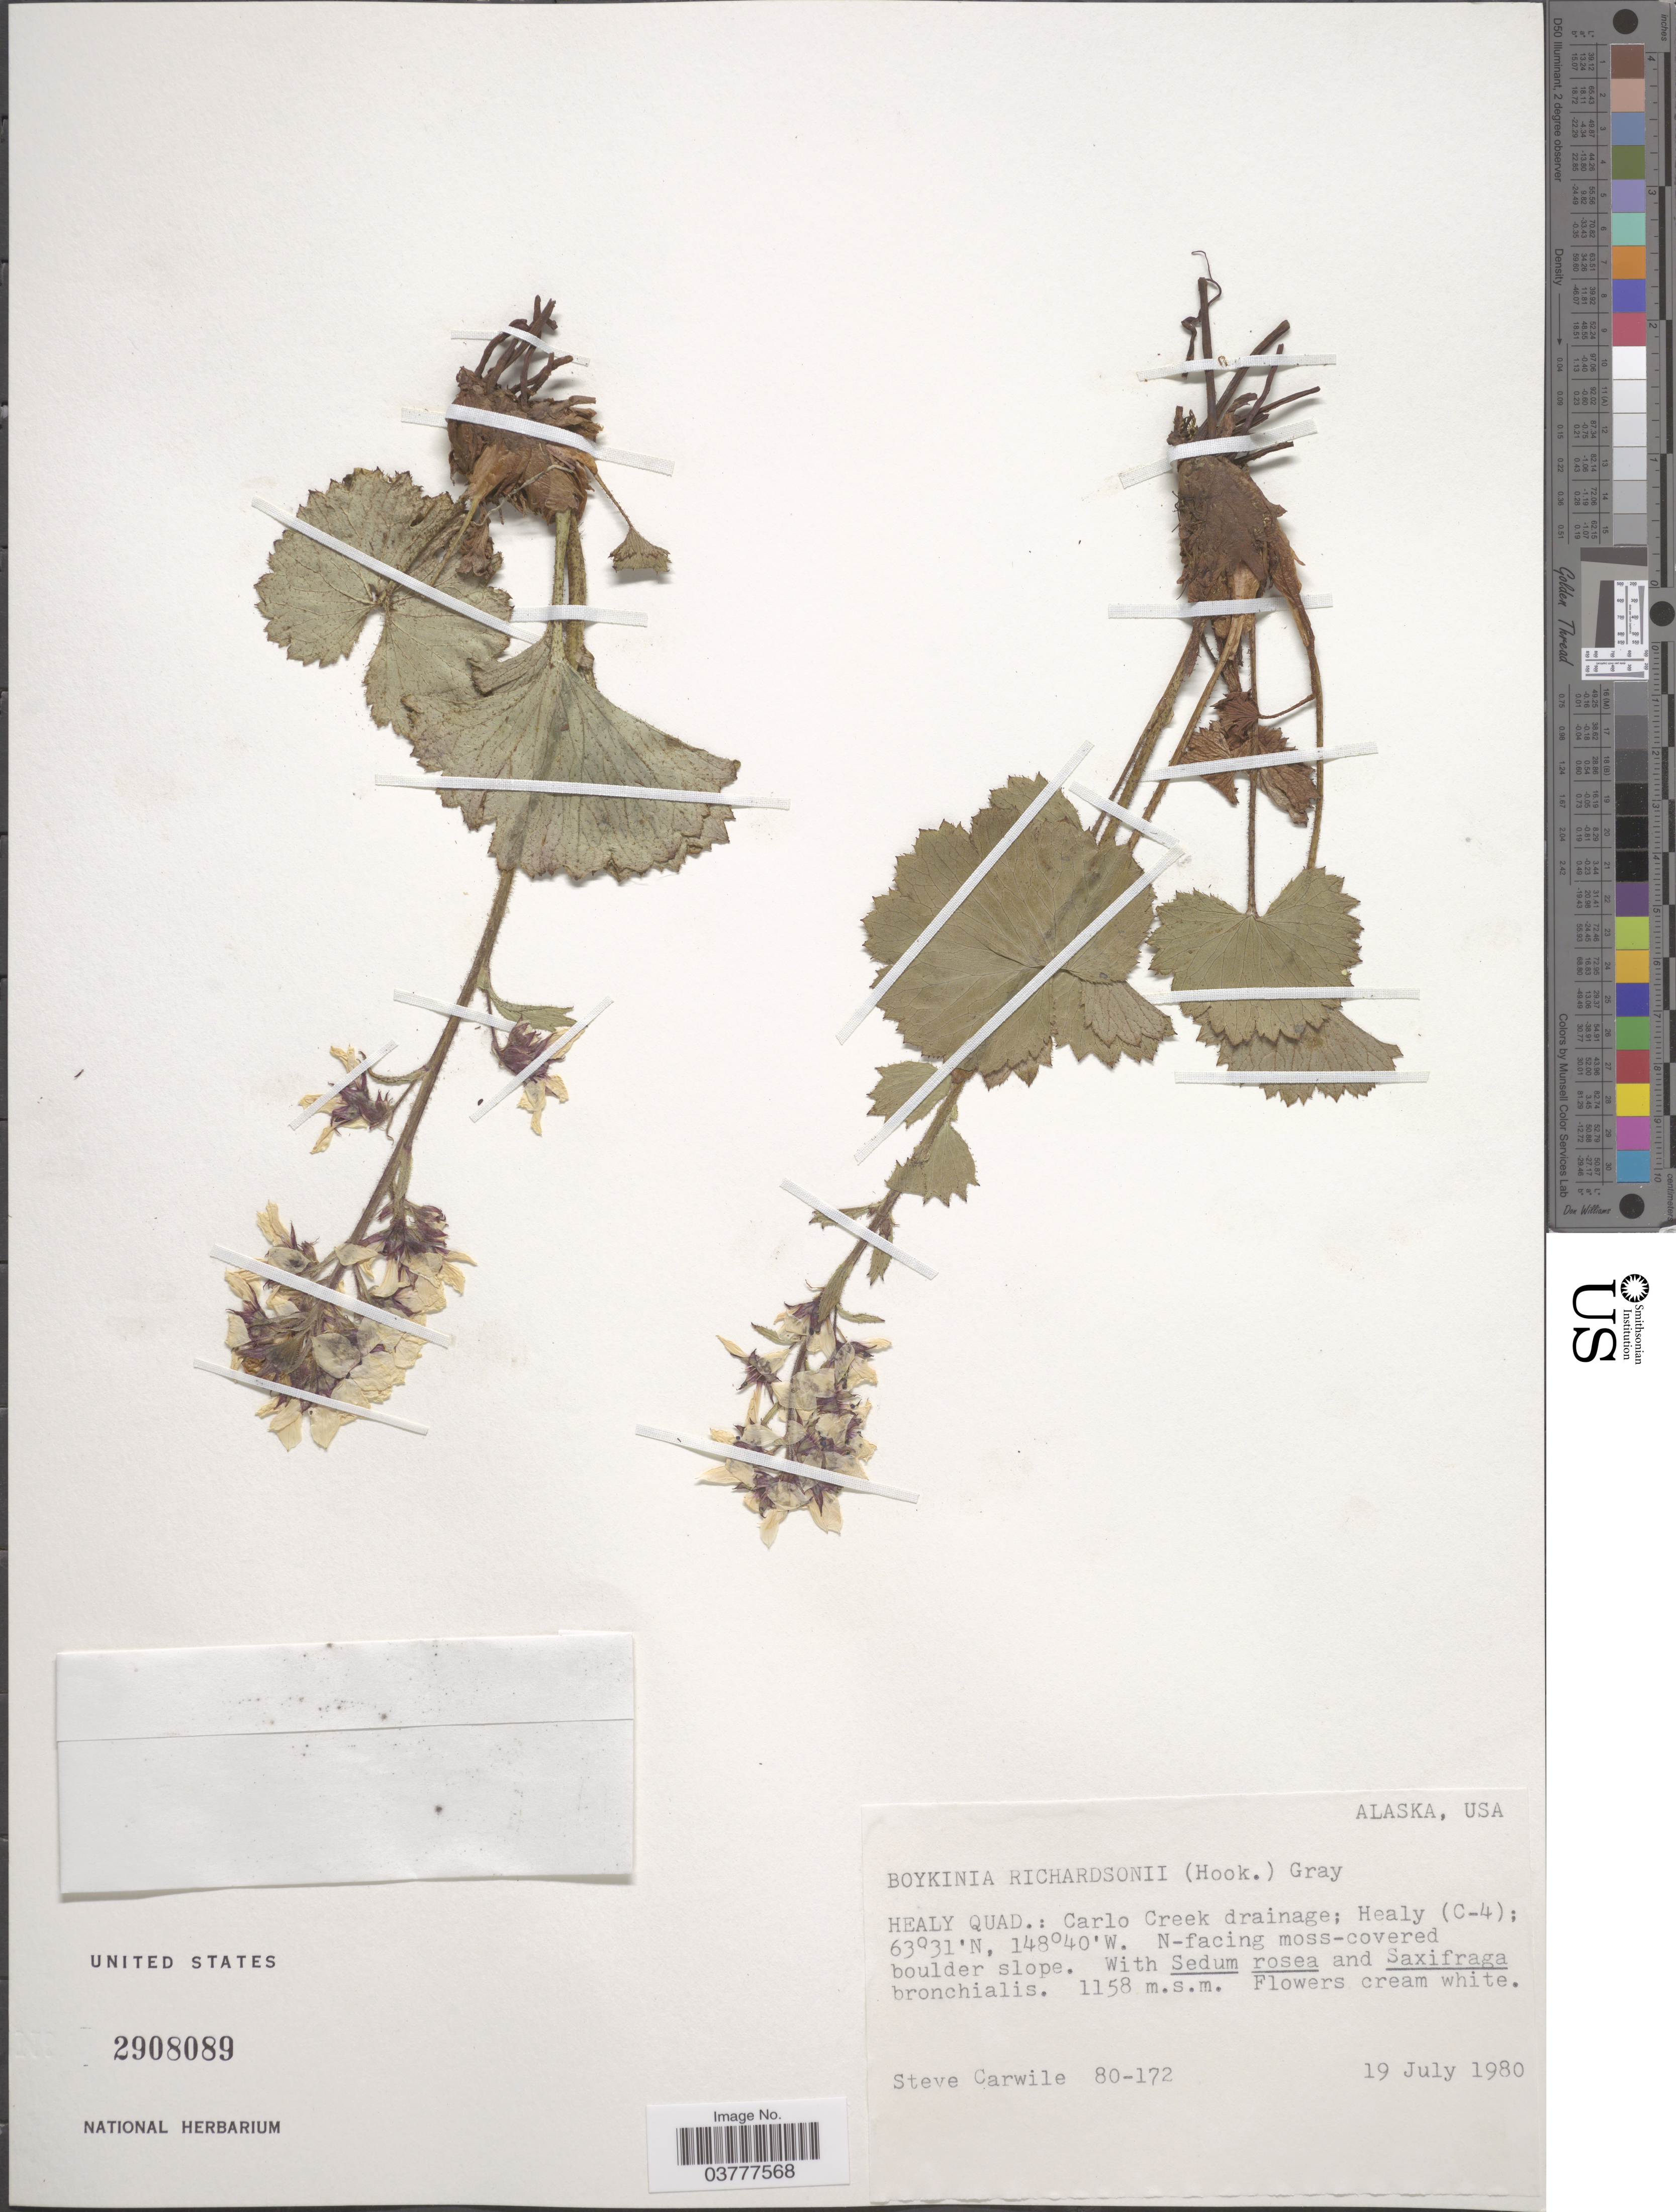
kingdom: Plantae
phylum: Tracheophyta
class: Magnoliopsida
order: Saxifragales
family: Saxifragaceae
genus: Boykinia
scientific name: Boykinia richardsonii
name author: (Hook.) A. Gray ex B.D. Jacks.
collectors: S. Carwile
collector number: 80172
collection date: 1980-07-19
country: United States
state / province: Alaska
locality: Healy Quad.: Carlo Creek drainage; Healy (C-4); N-facing moss-covered boulder slope.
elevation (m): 1158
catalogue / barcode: US 2908089